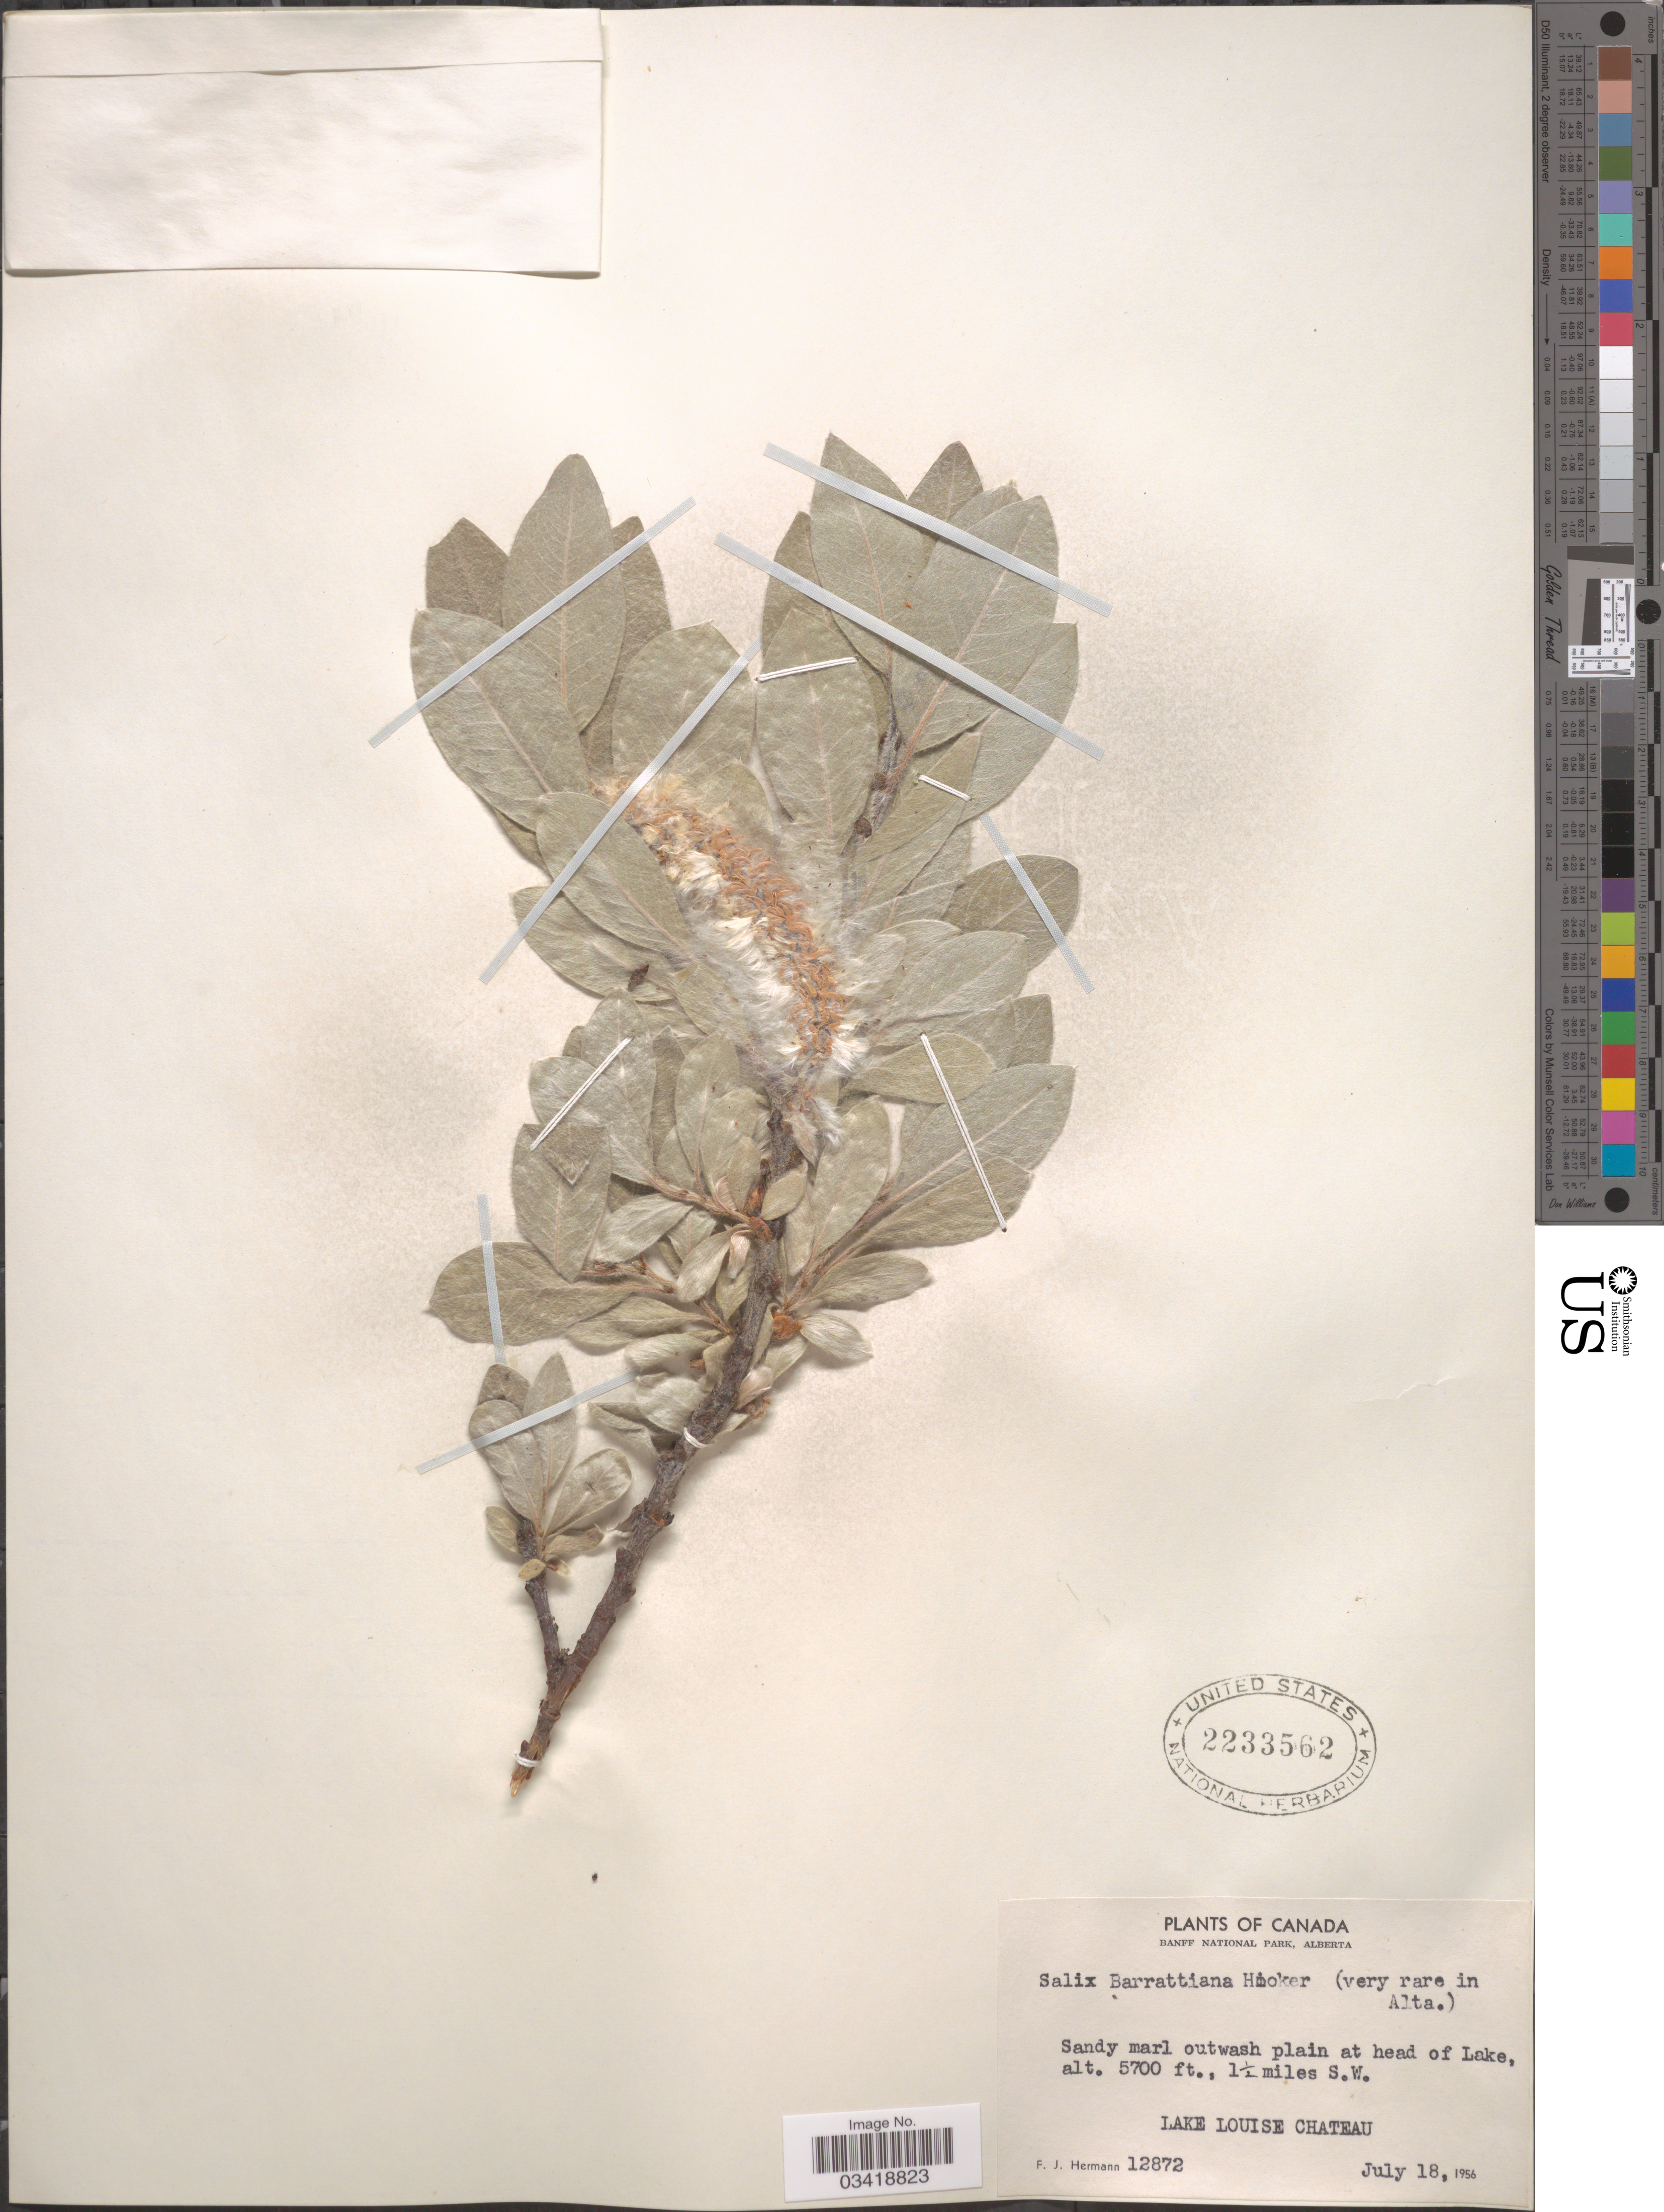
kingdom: Plantae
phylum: Tracheophyta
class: Magnoliopsida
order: Malpighiales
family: Salicaceae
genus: Salix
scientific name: Salix barrattiana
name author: Hook.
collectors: F. J. Hermann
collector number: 12872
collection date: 1956-07-18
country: Canada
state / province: Alberta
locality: Banff National Park. Sandy marl outwash plain at head of Lake. 1½ miles S.W. Lake Louise Chateau.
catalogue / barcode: US 2233562